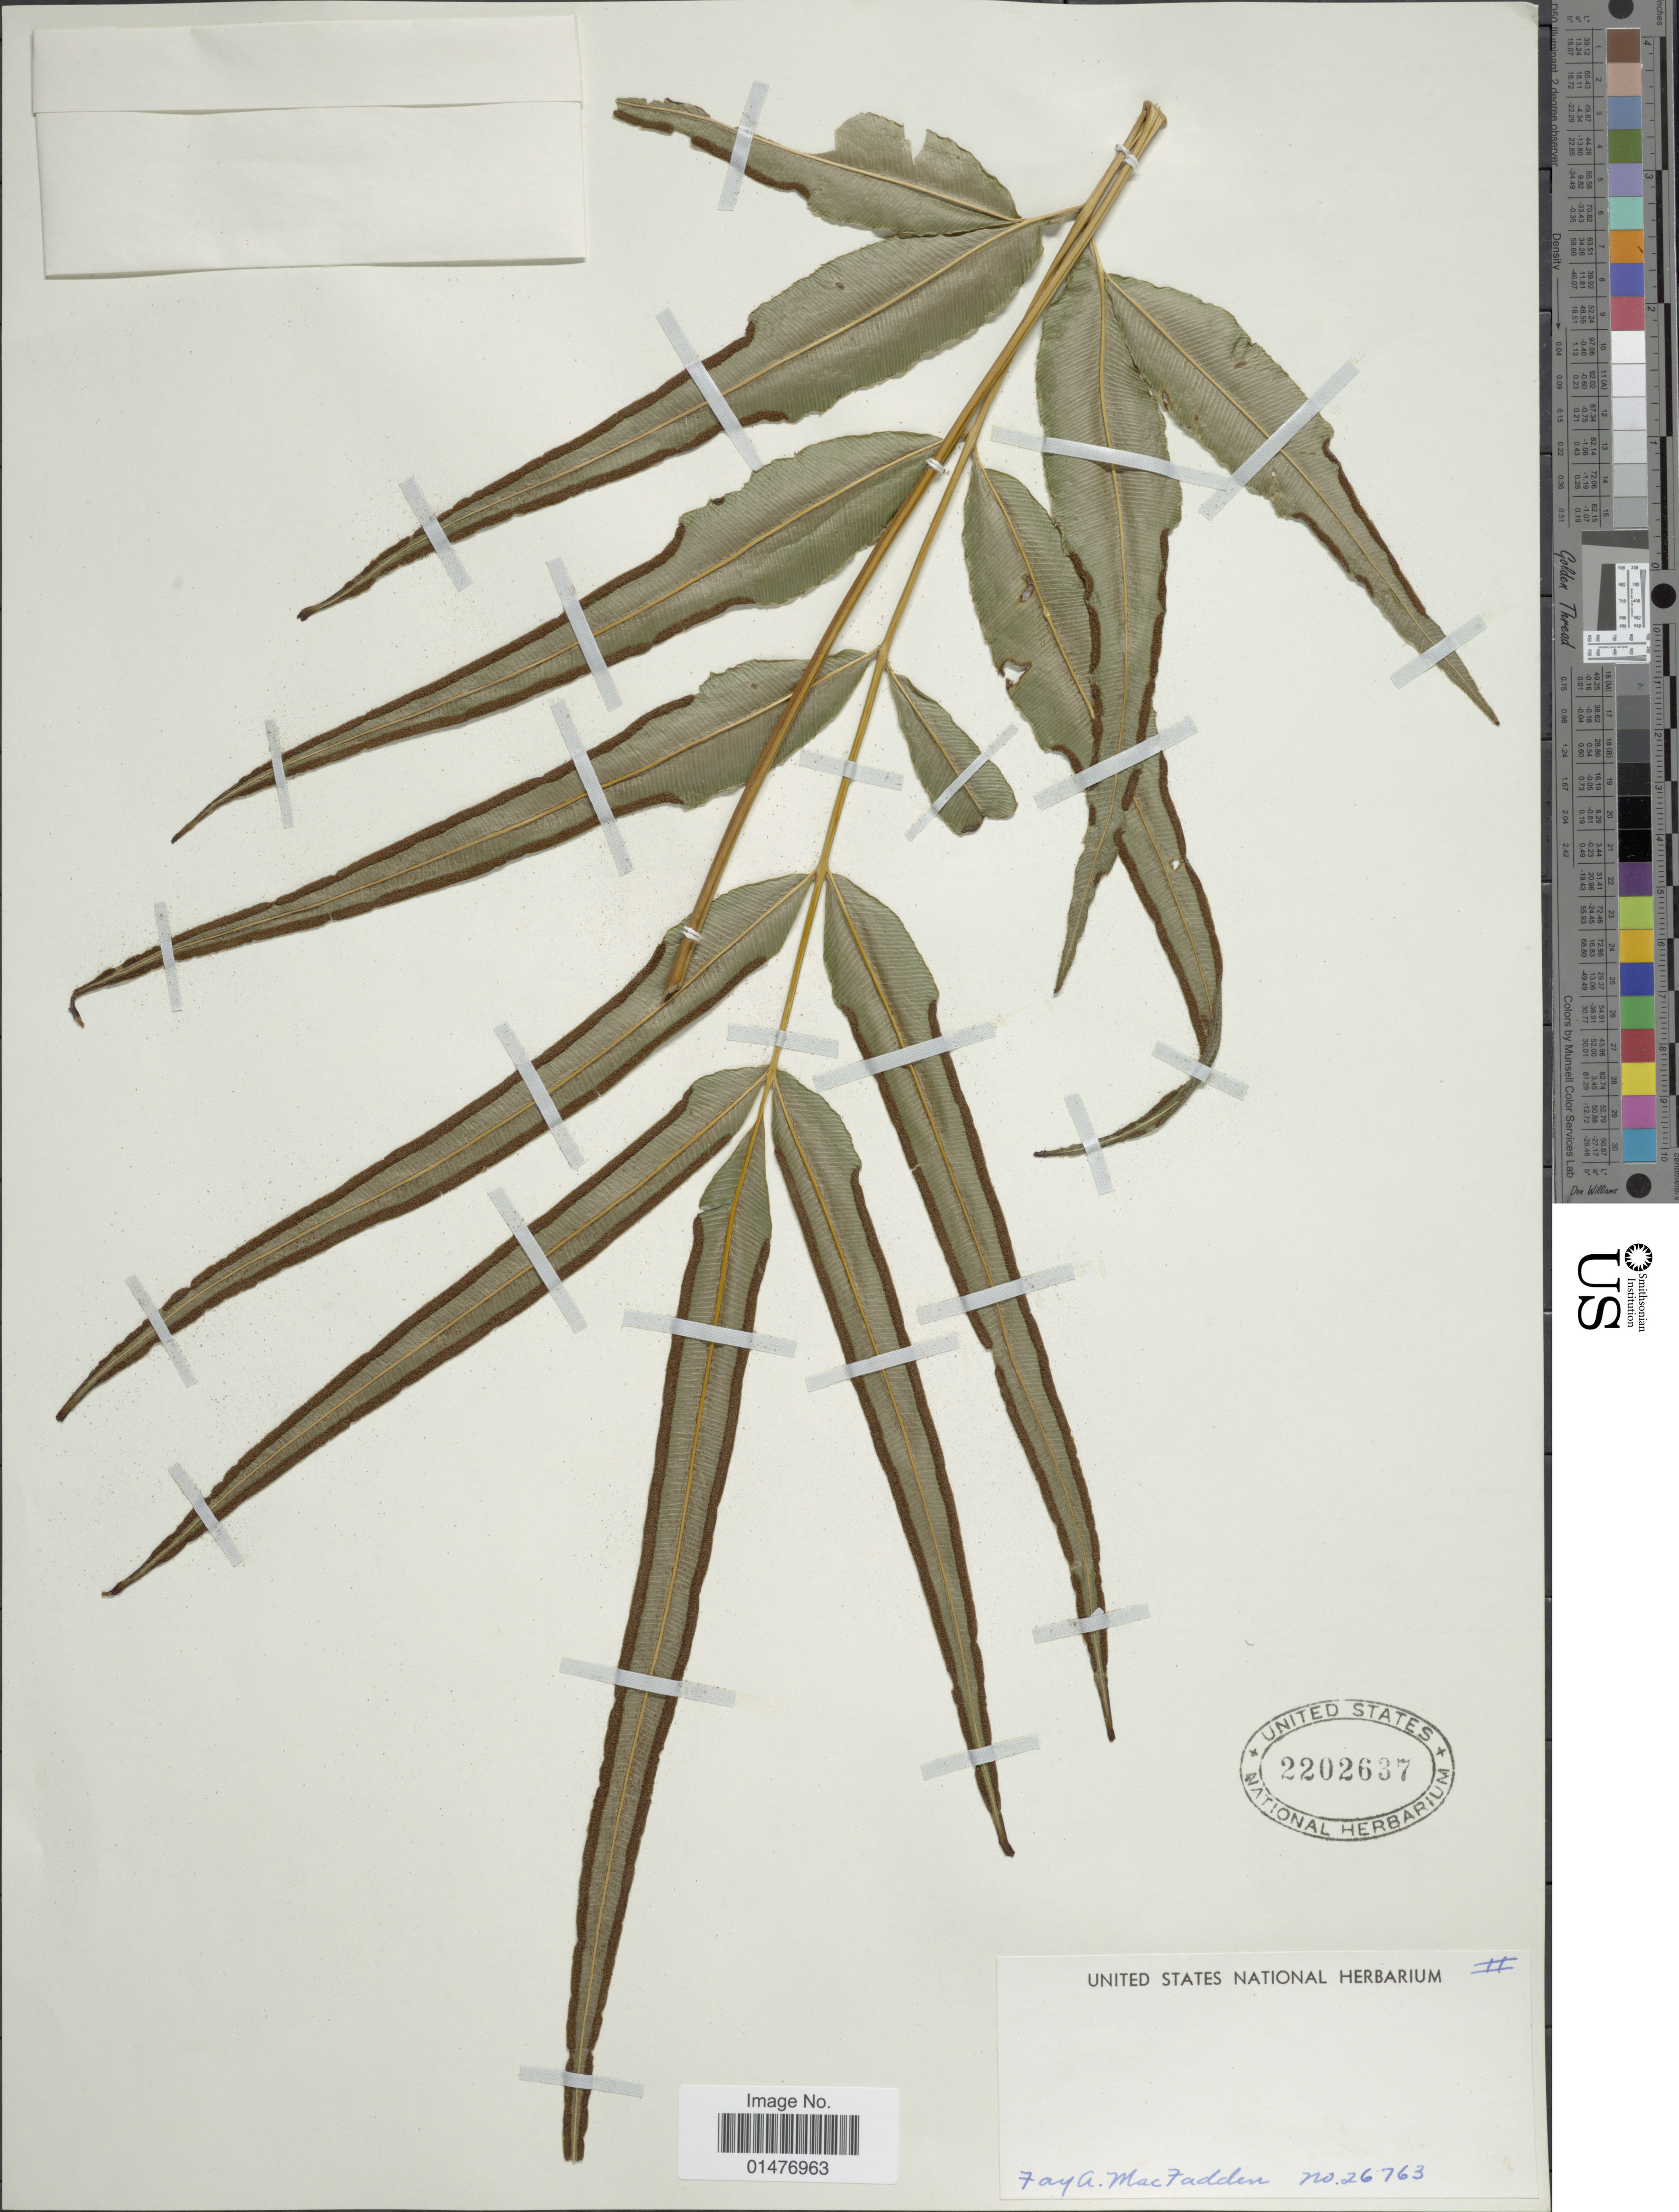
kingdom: Plantae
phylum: Tracheophyta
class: Polypodiopsida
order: Polypodiales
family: Pteridaceae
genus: Pteris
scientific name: Pteris cretica var. cretica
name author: L.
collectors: F. MacFadden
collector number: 26763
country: United States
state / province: California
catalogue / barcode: US 2202637